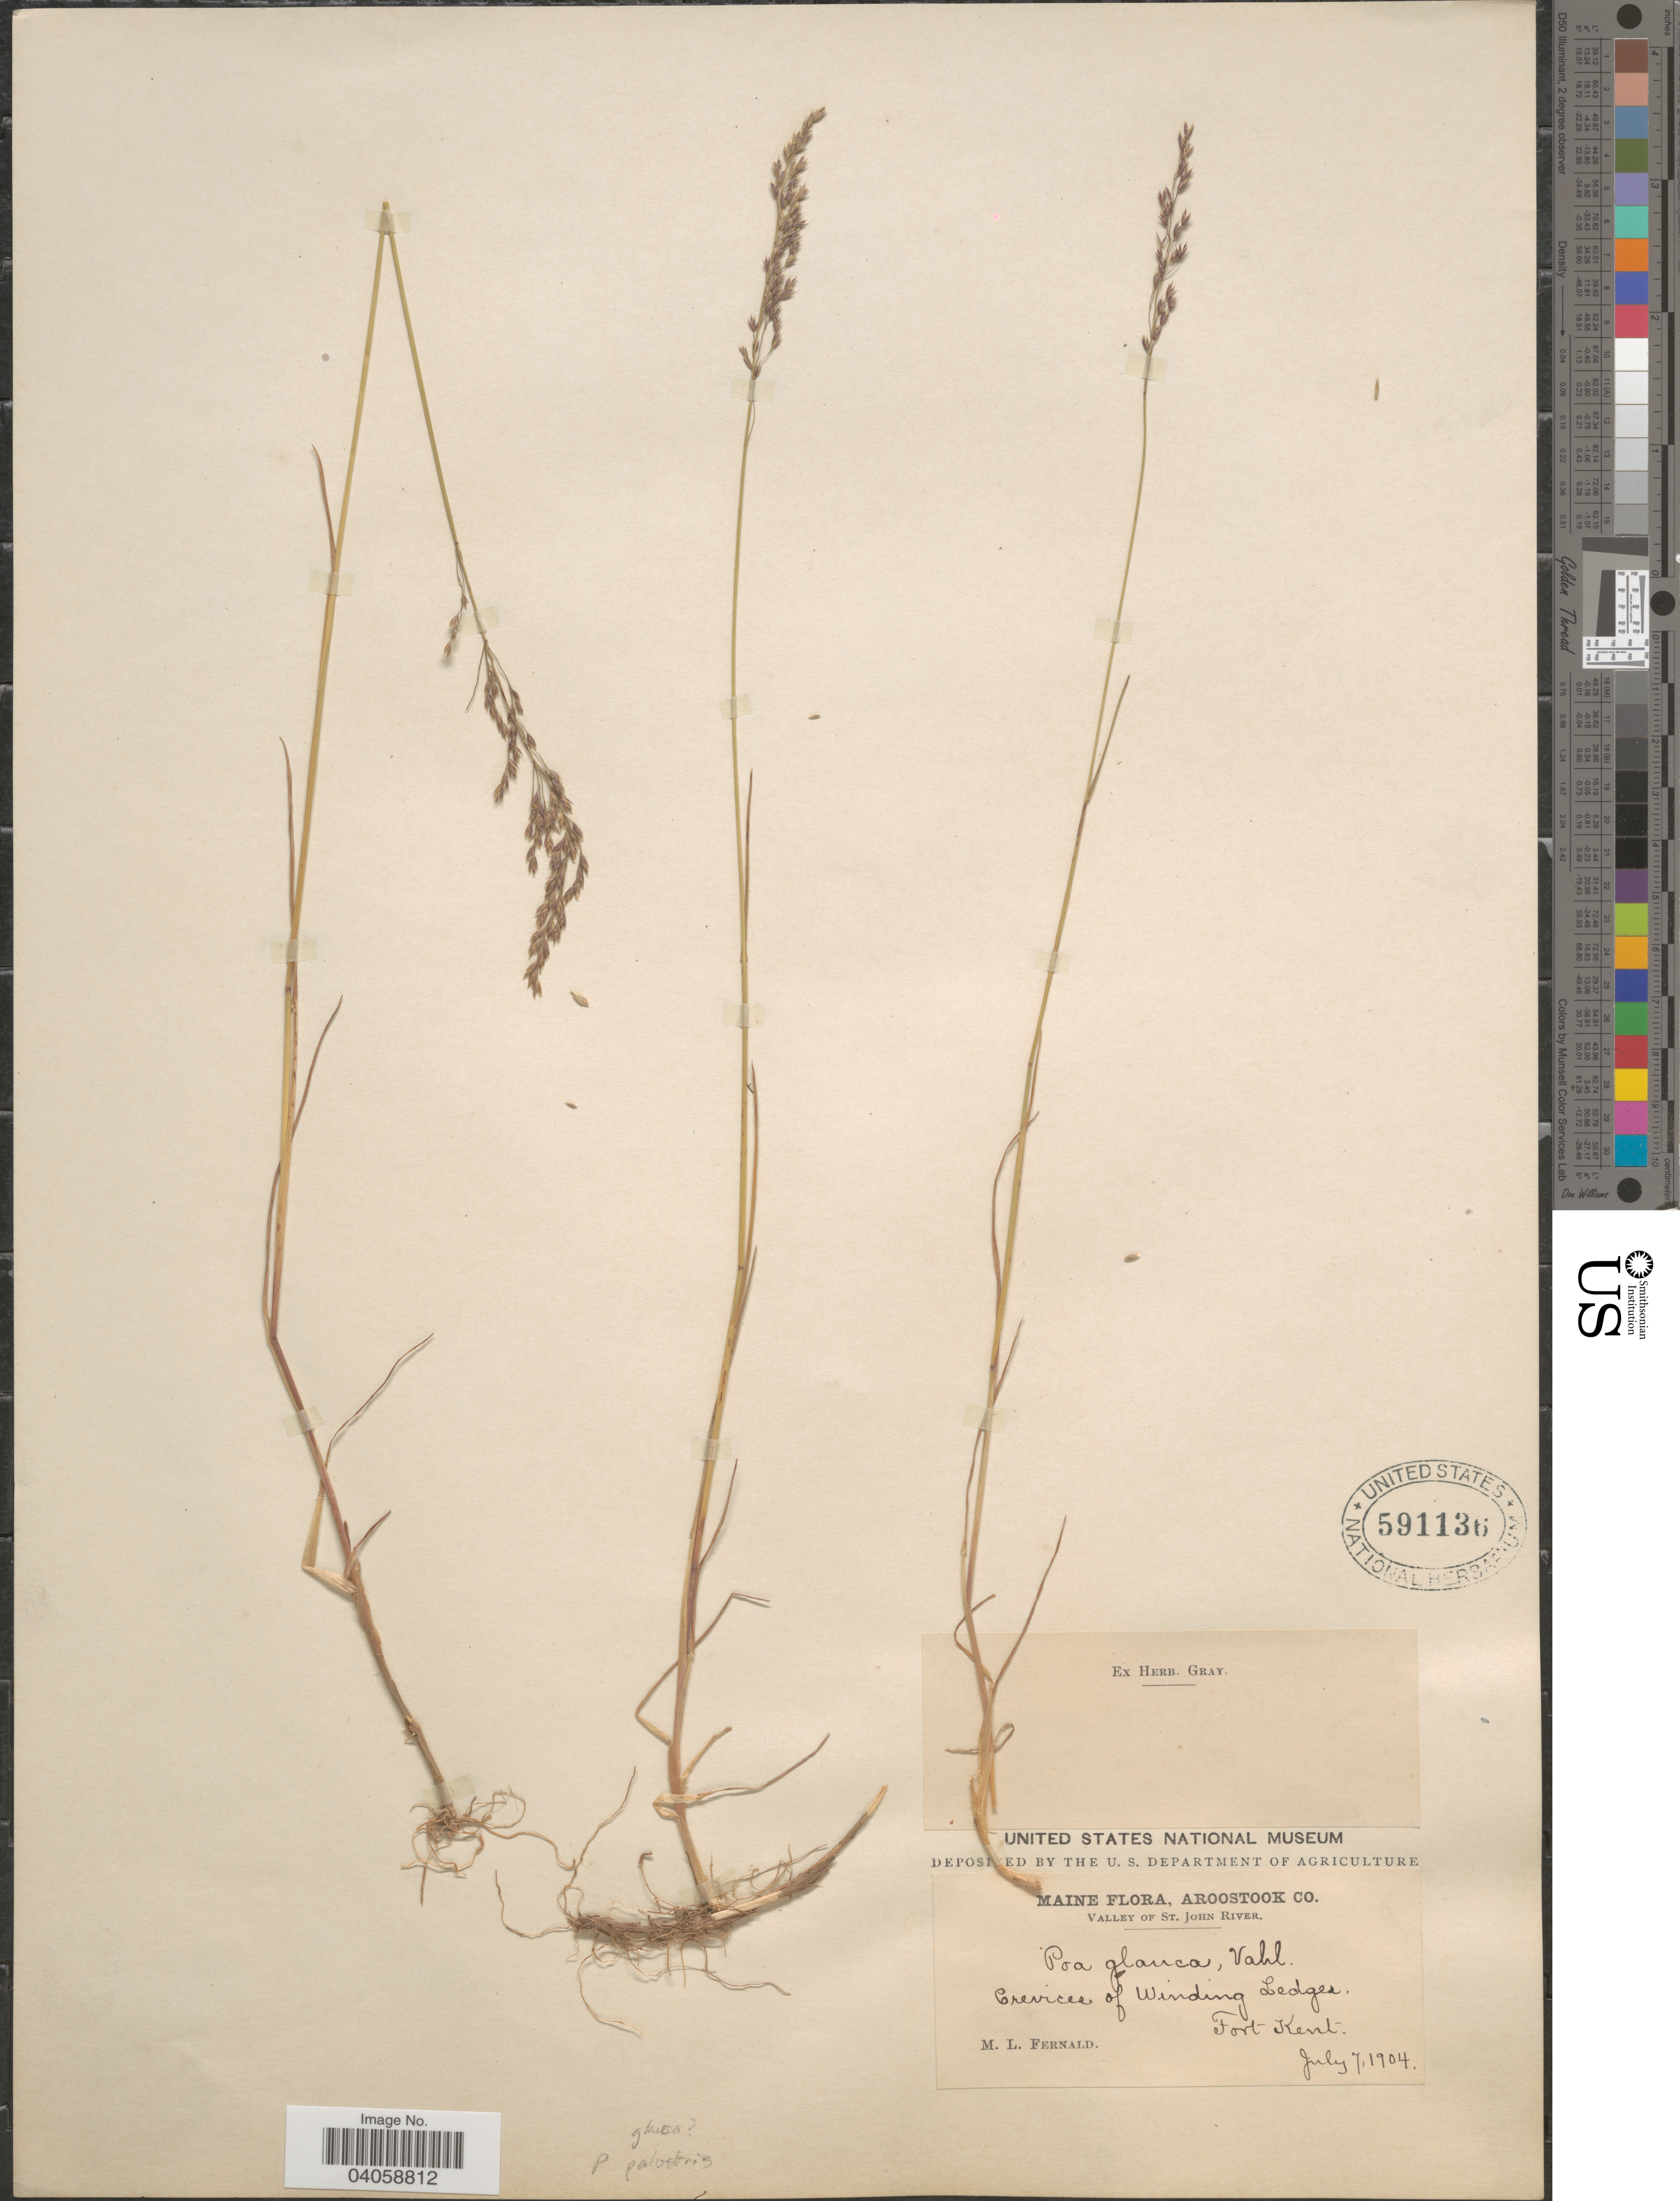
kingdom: Plantae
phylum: Tracheophyta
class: Liliopsida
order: Poales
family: Poaceae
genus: Poa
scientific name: Poa glauca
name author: Vahl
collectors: M. L. Fernald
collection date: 1904-07-07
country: United States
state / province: Maine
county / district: Aroostook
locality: Valley of St. John River. Crevices of Winding Ledges, Fort Kent.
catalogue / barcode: US 591136